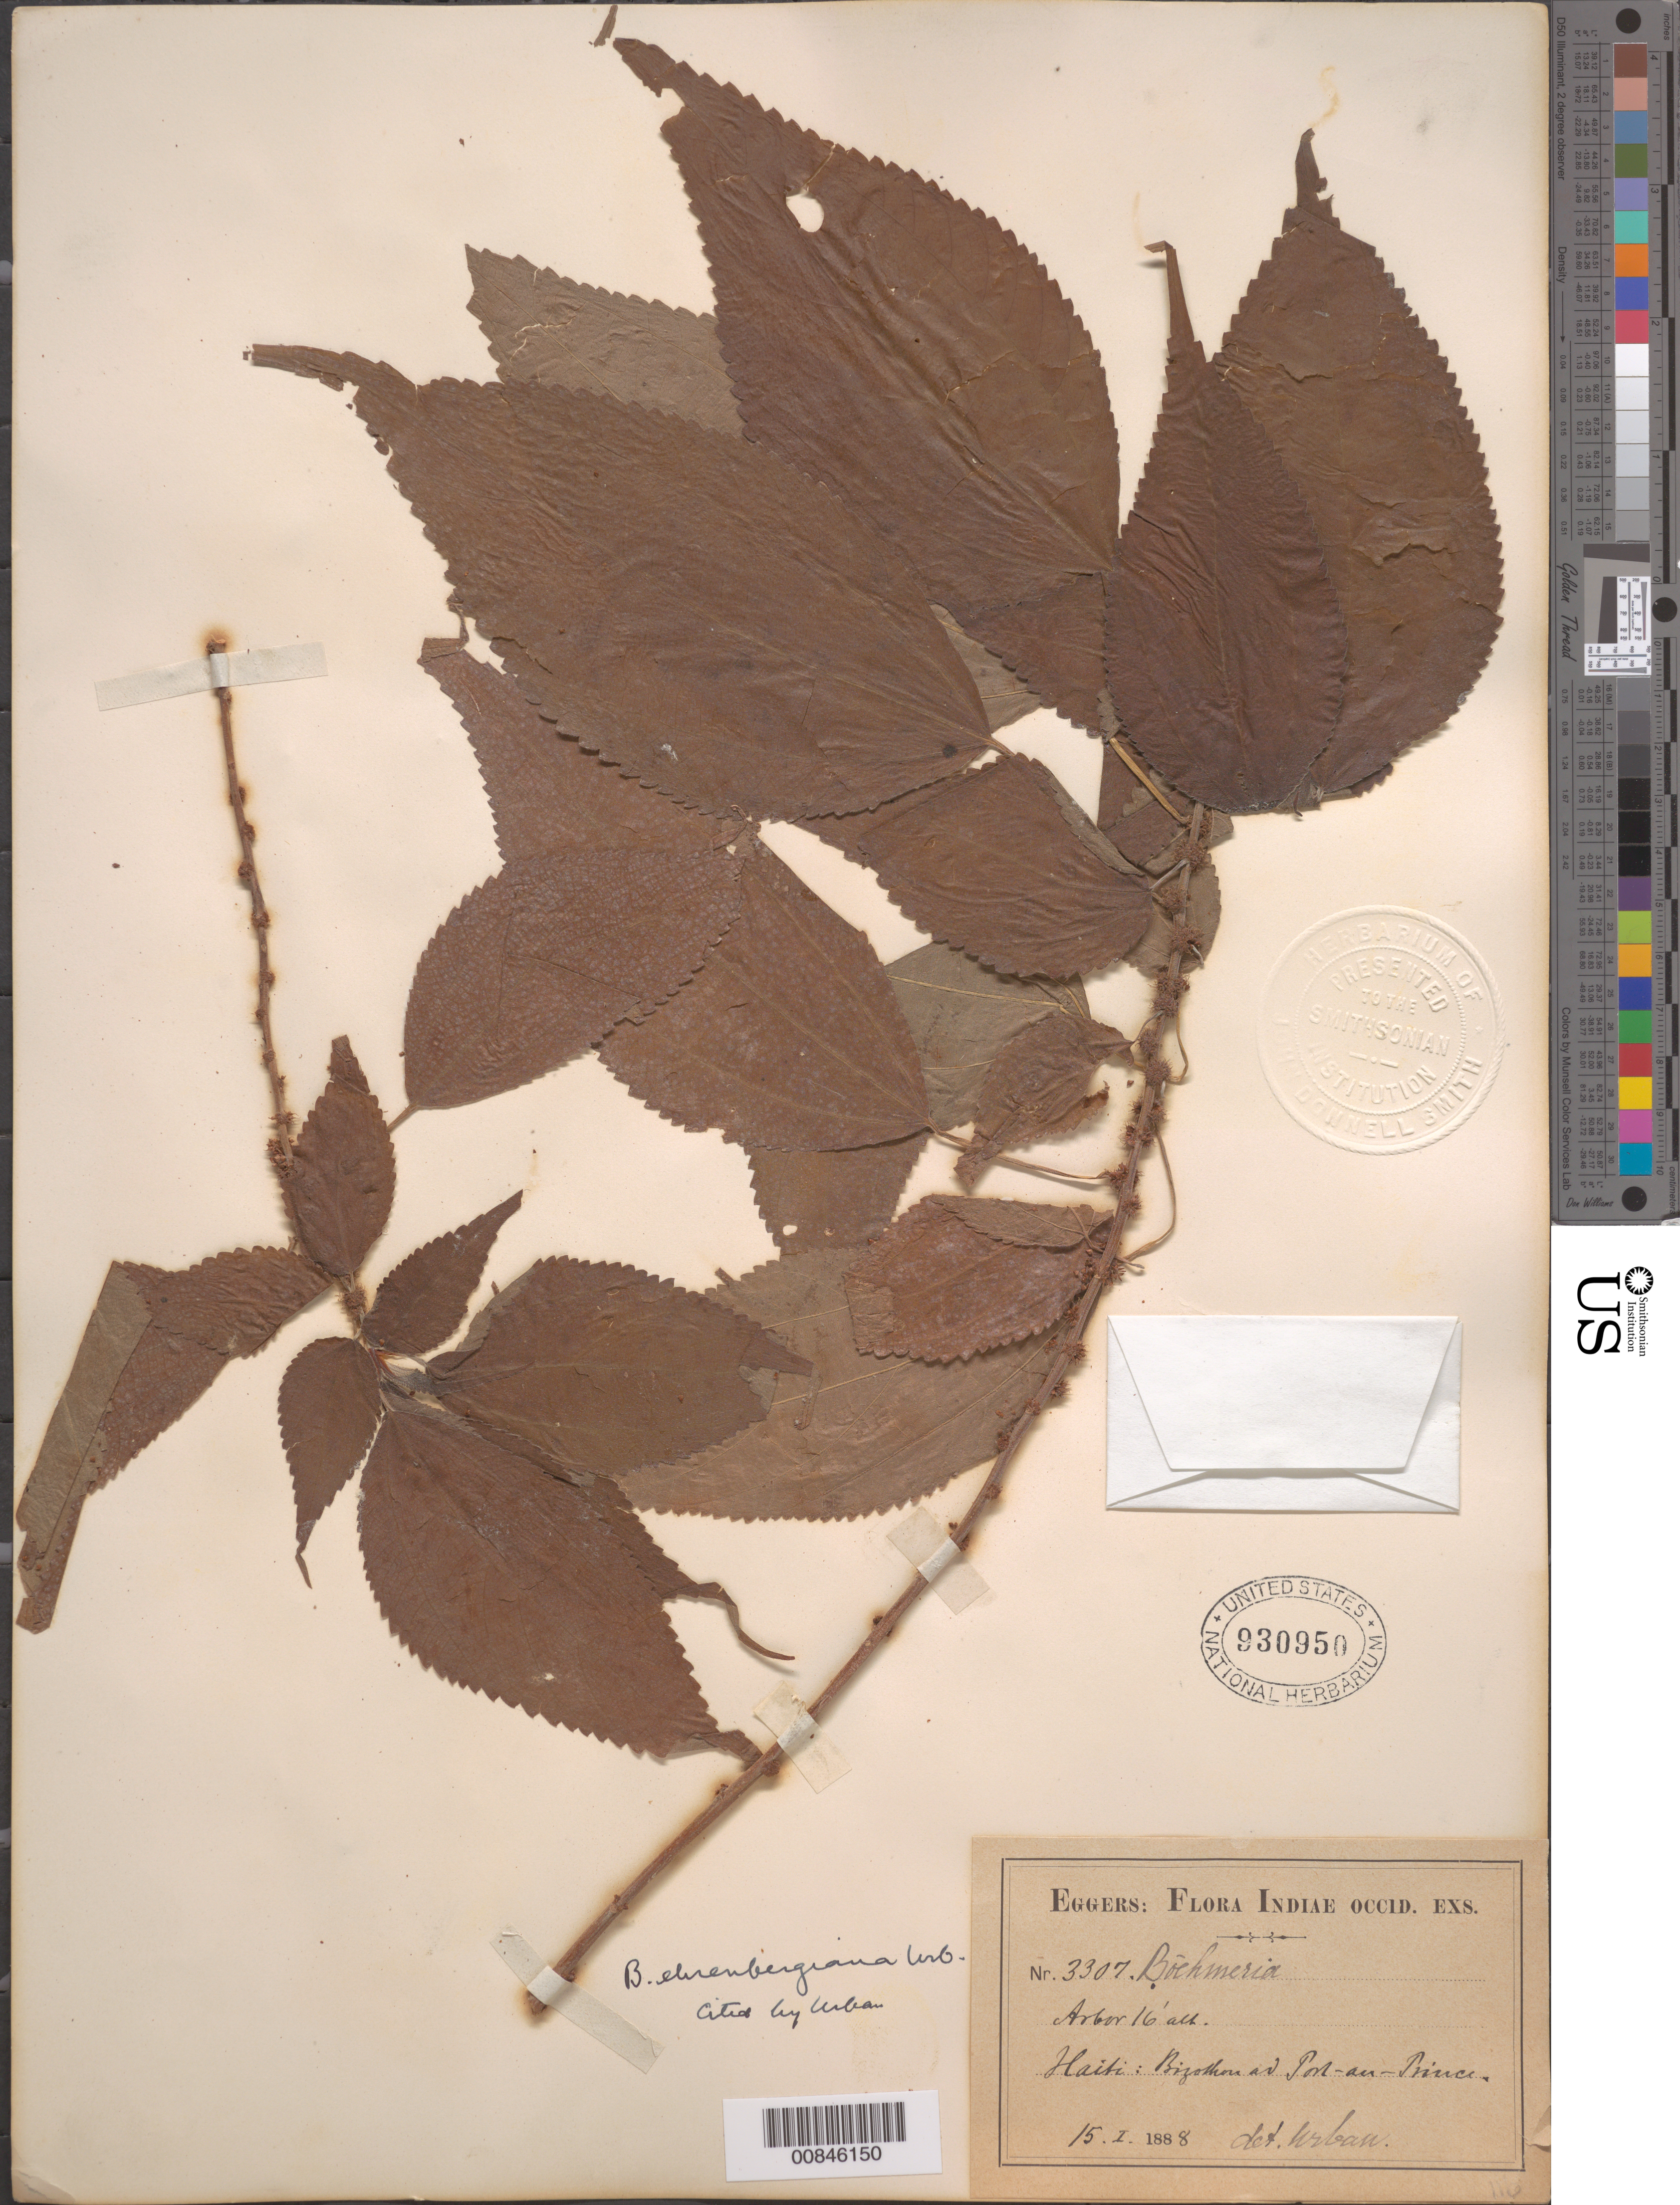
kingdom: Plantae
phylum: Tracheophyta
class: Magnoliopsida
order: Rosales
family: Urticaceae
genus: Boehmeria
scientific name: Boehmeria ehrenbergiana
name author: Urb.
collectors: H. F. A. von Eggers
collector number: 3307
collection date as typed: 15 Jan 1888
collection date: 1888-01-15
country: Haiti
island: Hispaniola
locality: Bizothon ad Port-au-Prince.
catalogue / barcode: US 930950